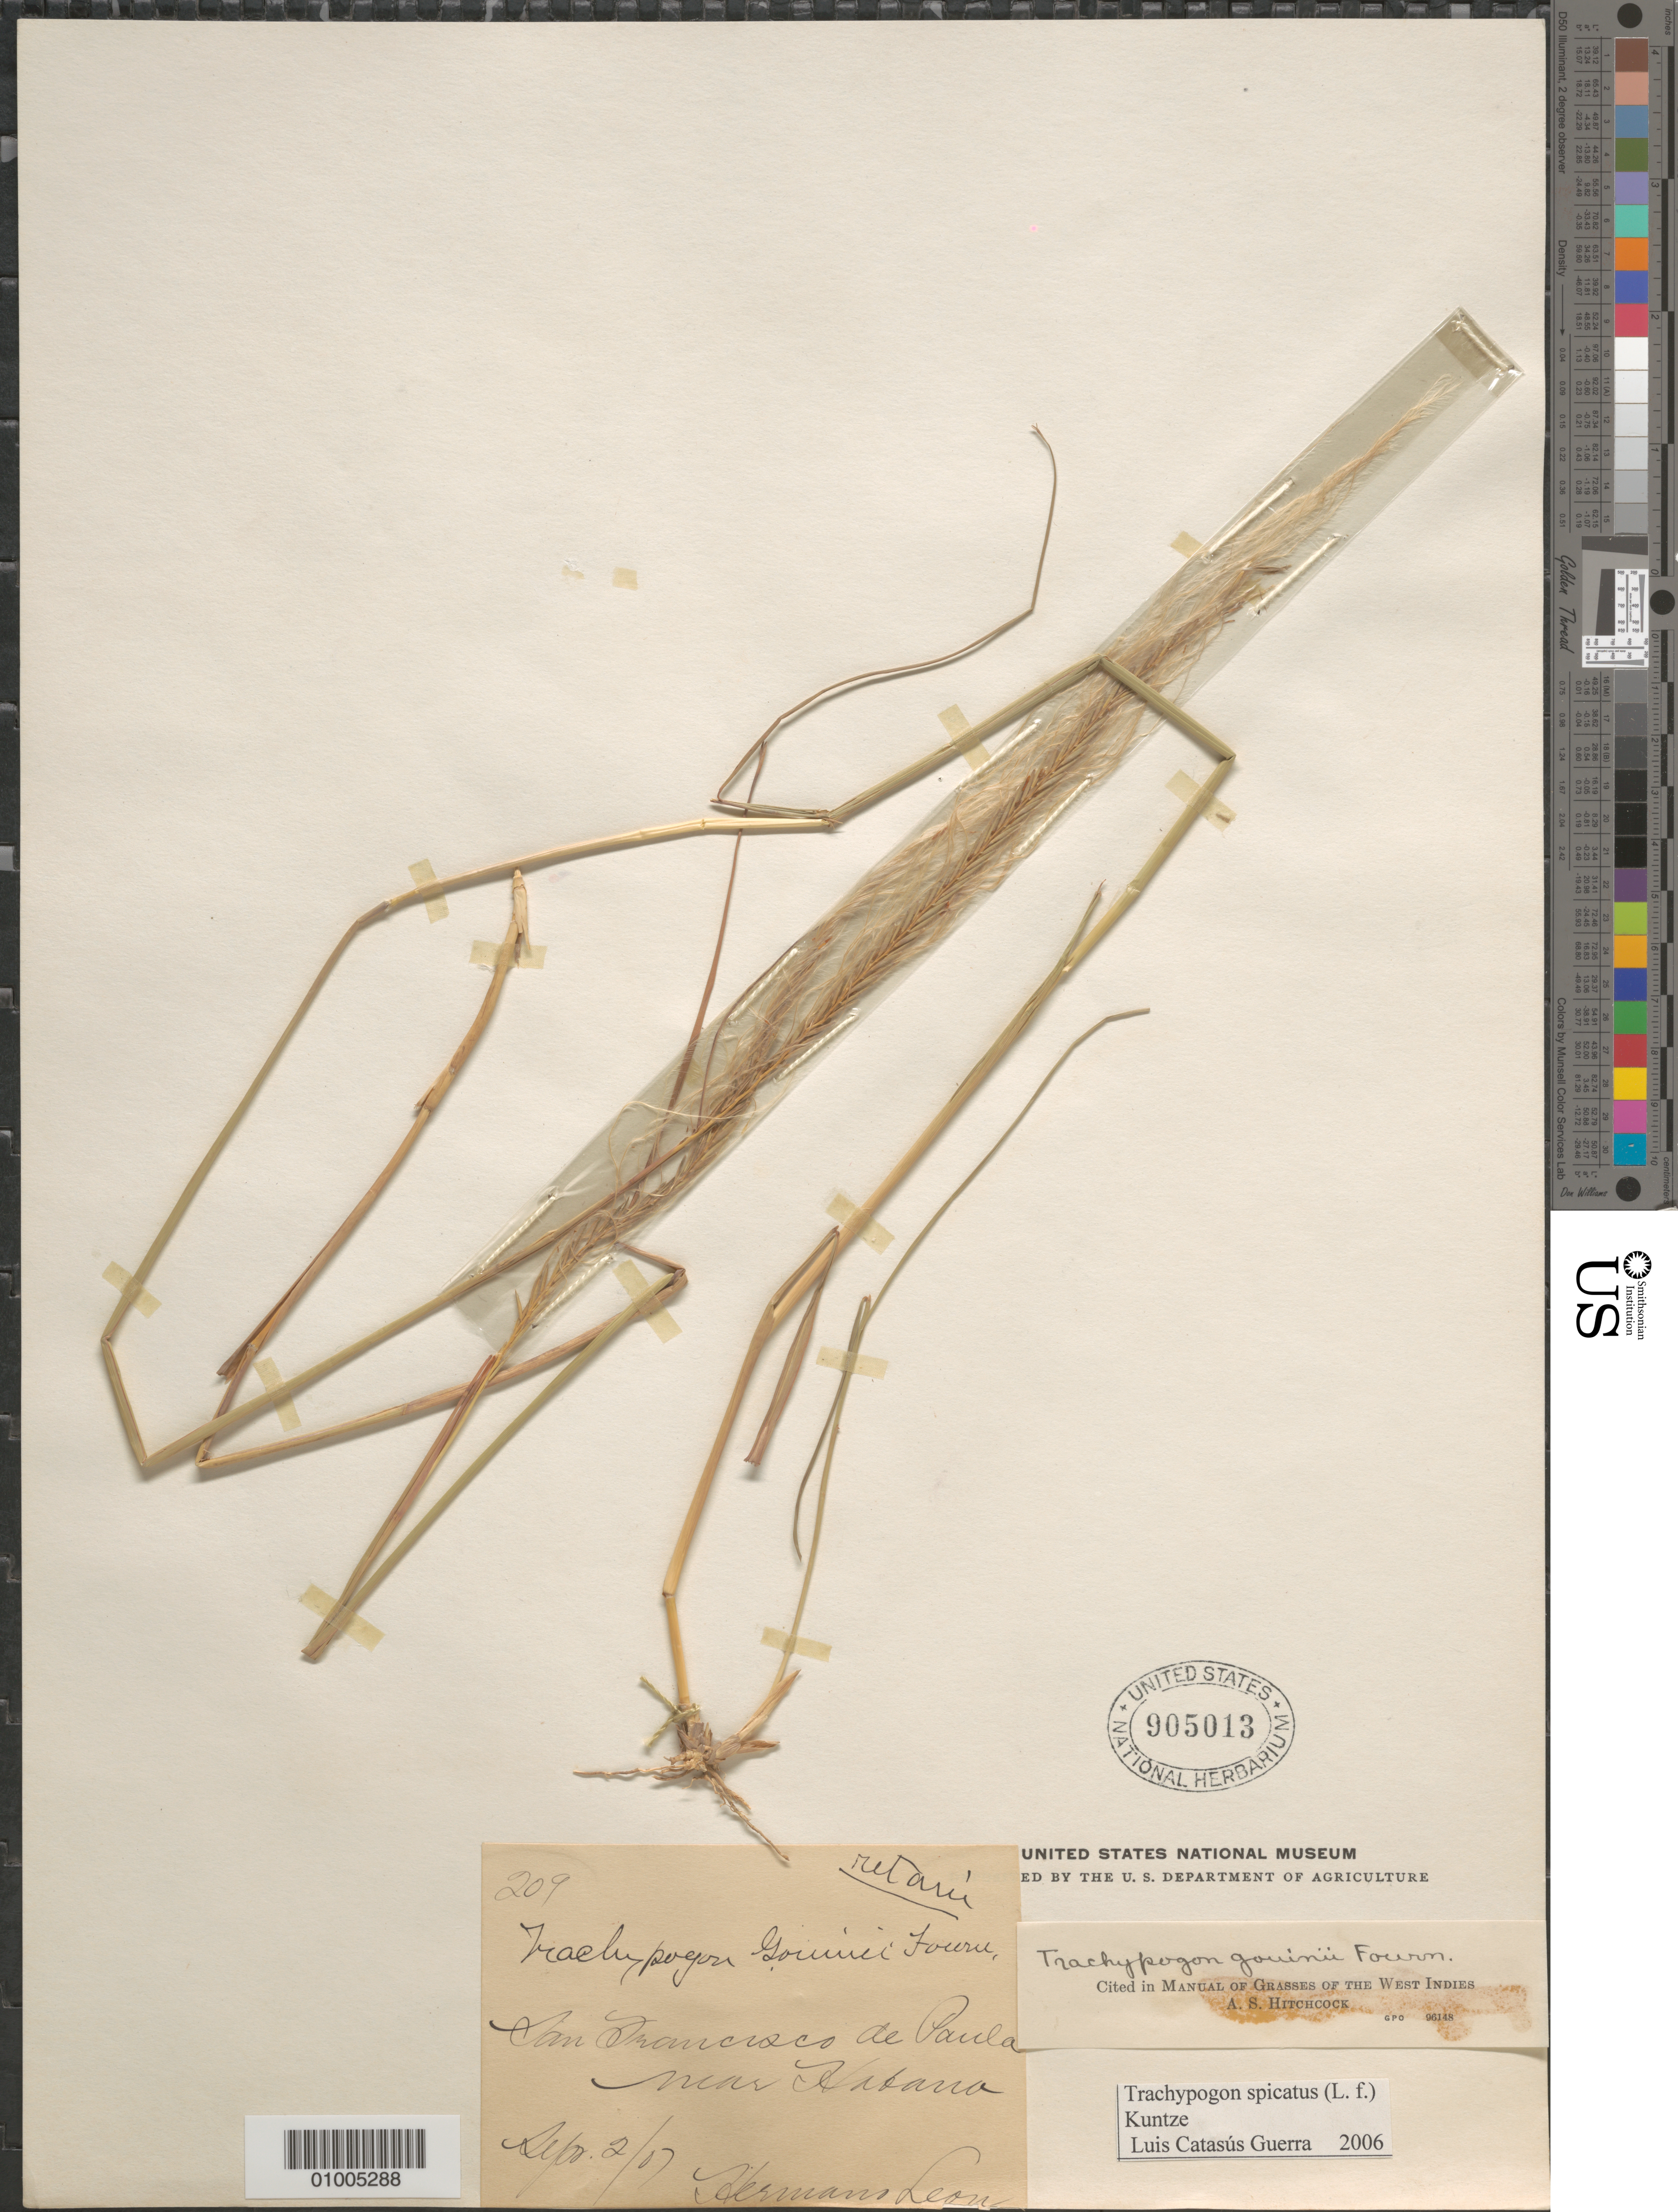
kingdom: Plantae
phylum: Tracheophyta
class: Liliopsida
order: Poales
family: Poaceae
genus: Trachypogon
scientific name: Trachypogon spicatus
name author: (L. f.) Kuntze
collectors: Bro. León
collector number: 209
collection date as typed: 02 Sep 1907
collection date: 1907-09-02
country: Cuba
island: Cuba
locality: near habana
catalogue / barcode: US 905013